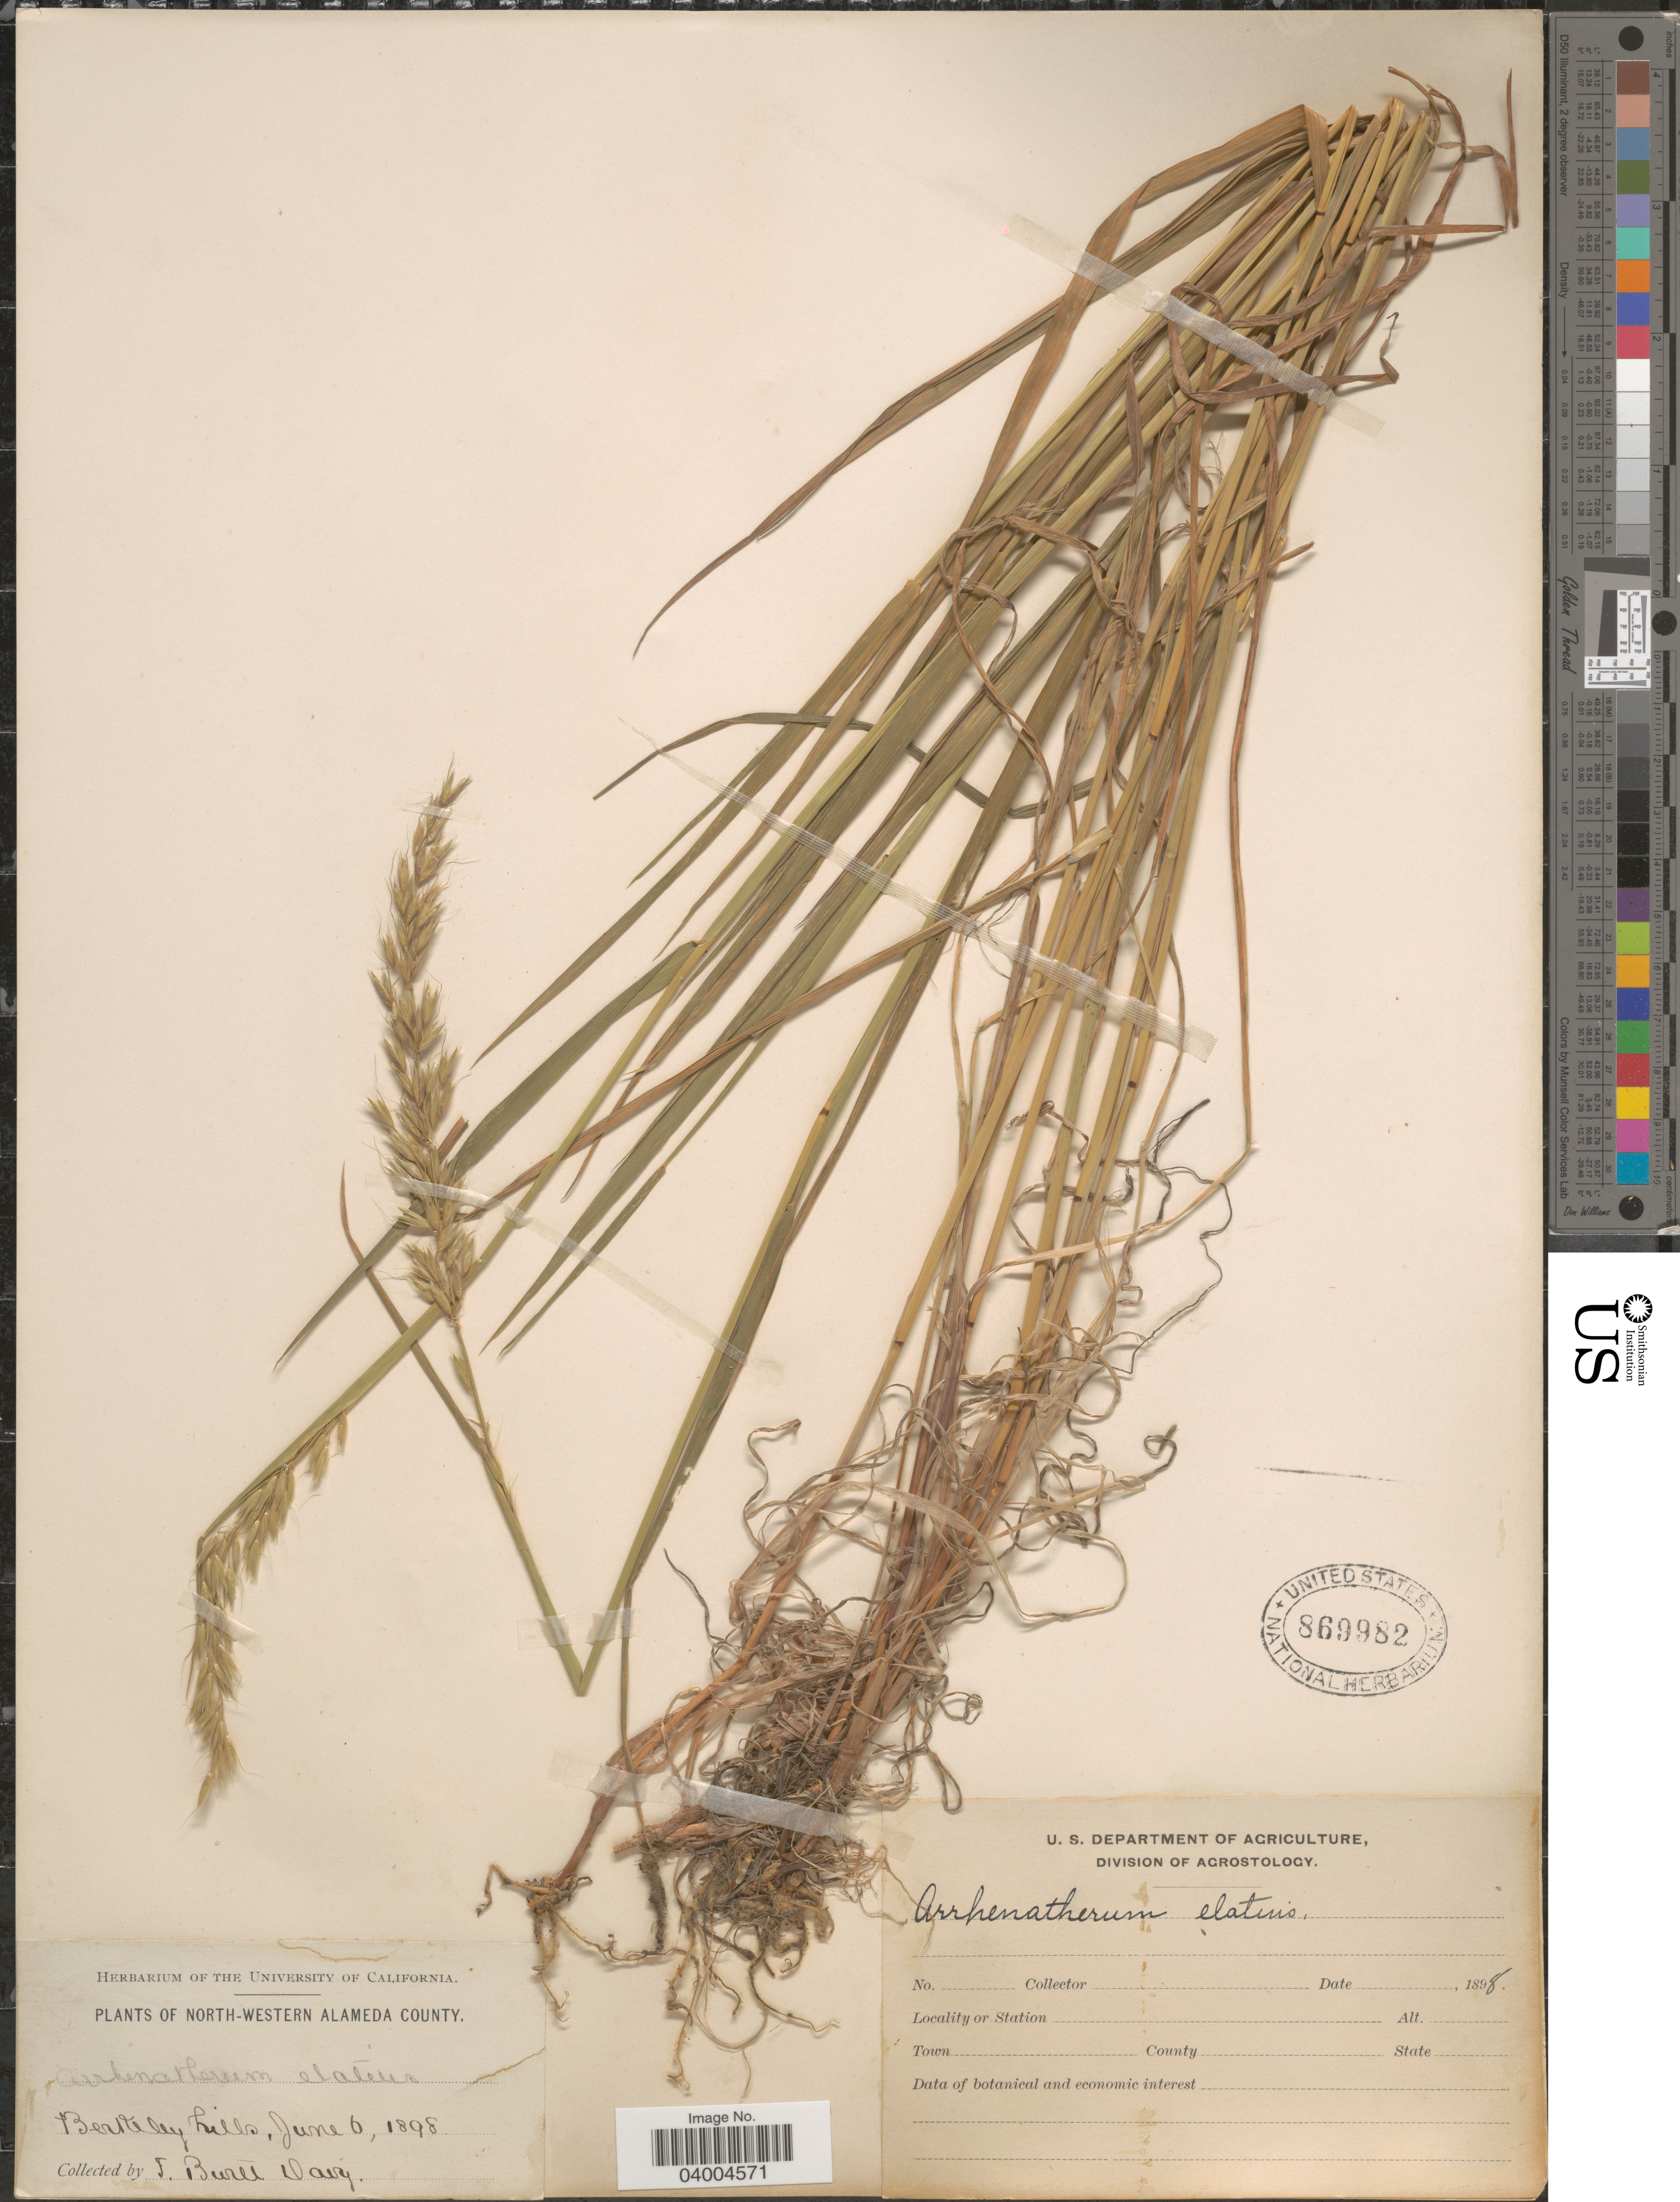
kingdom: Plantae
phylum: Tracheophyta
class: Liliopsida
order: Poales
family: Poaceae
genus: Arrhenatherum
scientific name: Arrhenatherum elatius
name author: (L.) J. Presl & C. Presl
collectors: J. Burtt Davy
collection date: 1898-06-06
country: United States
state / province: California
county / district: Alameda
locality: North-Western Alameda County. Berkeley hills.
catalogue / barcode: US 869982